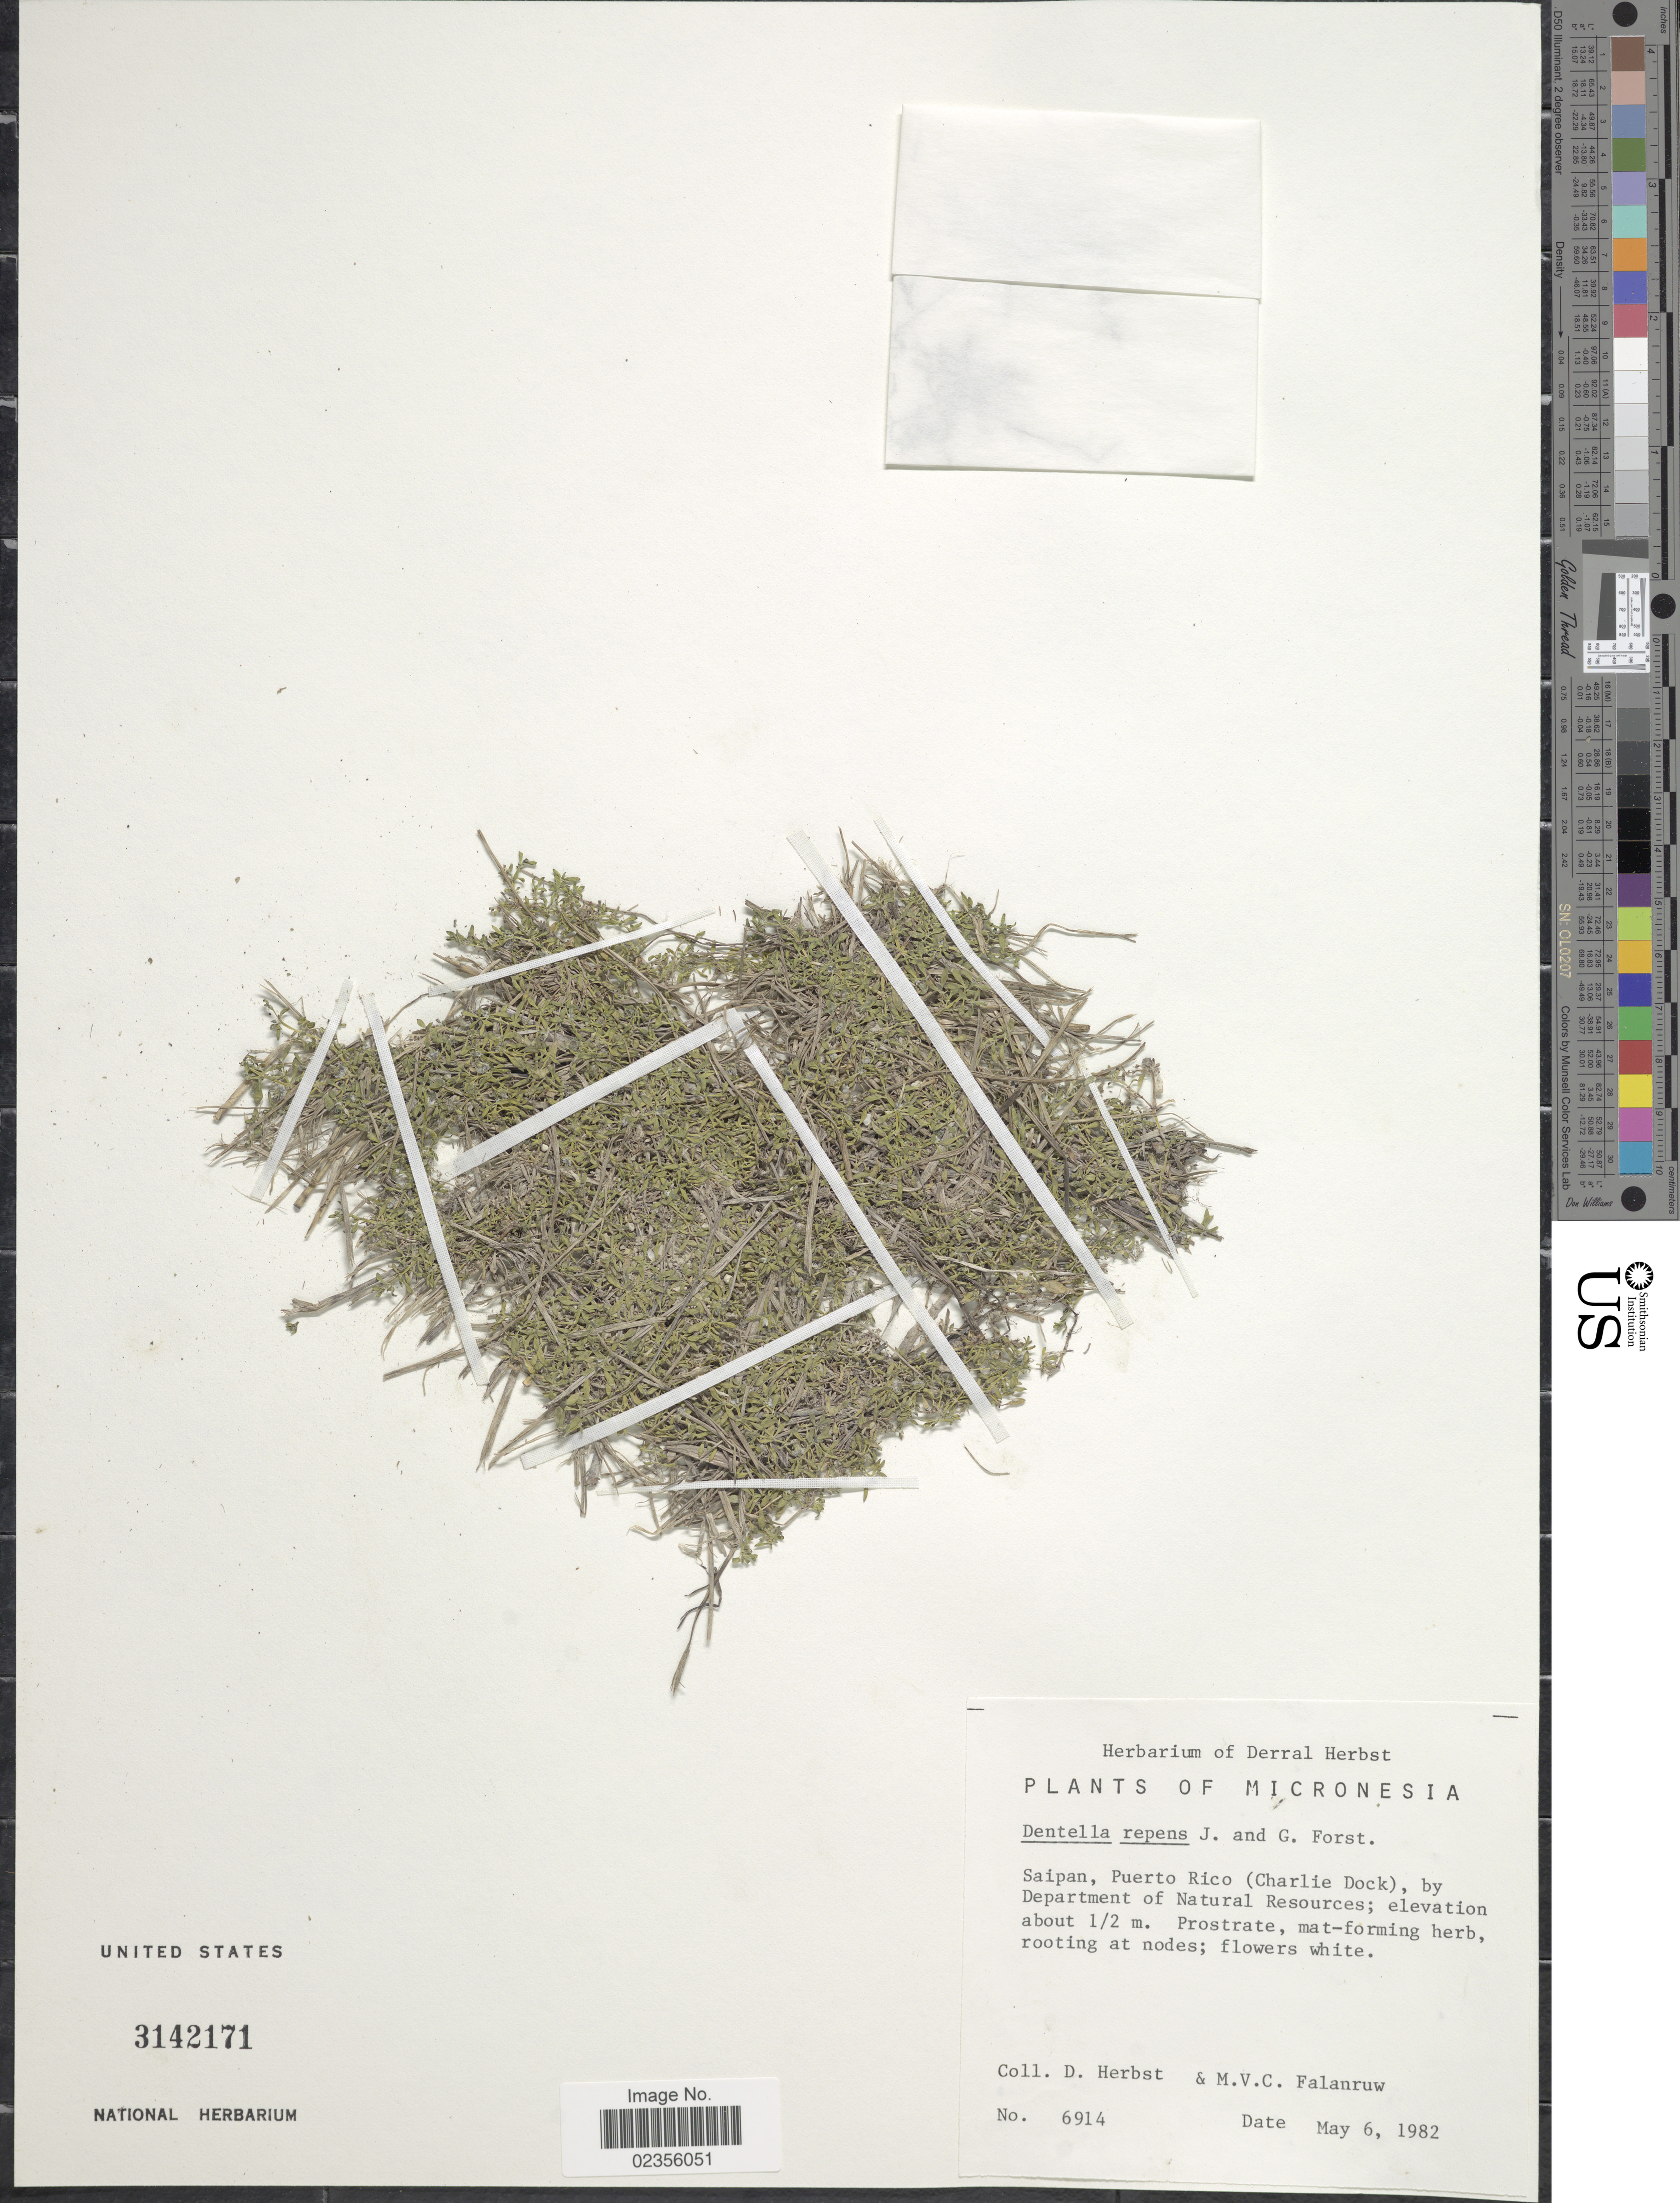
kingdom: Plantae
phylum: Tracheophyta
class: Magnoliopsida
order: Gentianales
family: Rubiaceae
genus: Dentella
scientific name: Dentella repens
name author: J.R. Forst. & G. Forst.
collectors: D. Herbst & M. V. Falanruw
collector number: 6914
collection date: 1982-05-06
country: Northern Mariana Islands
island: Saipan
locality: Micronesia. Saipan, Puerto Rico (Charlie Dock), by Department of Natural Resources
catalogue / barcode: US 3142171